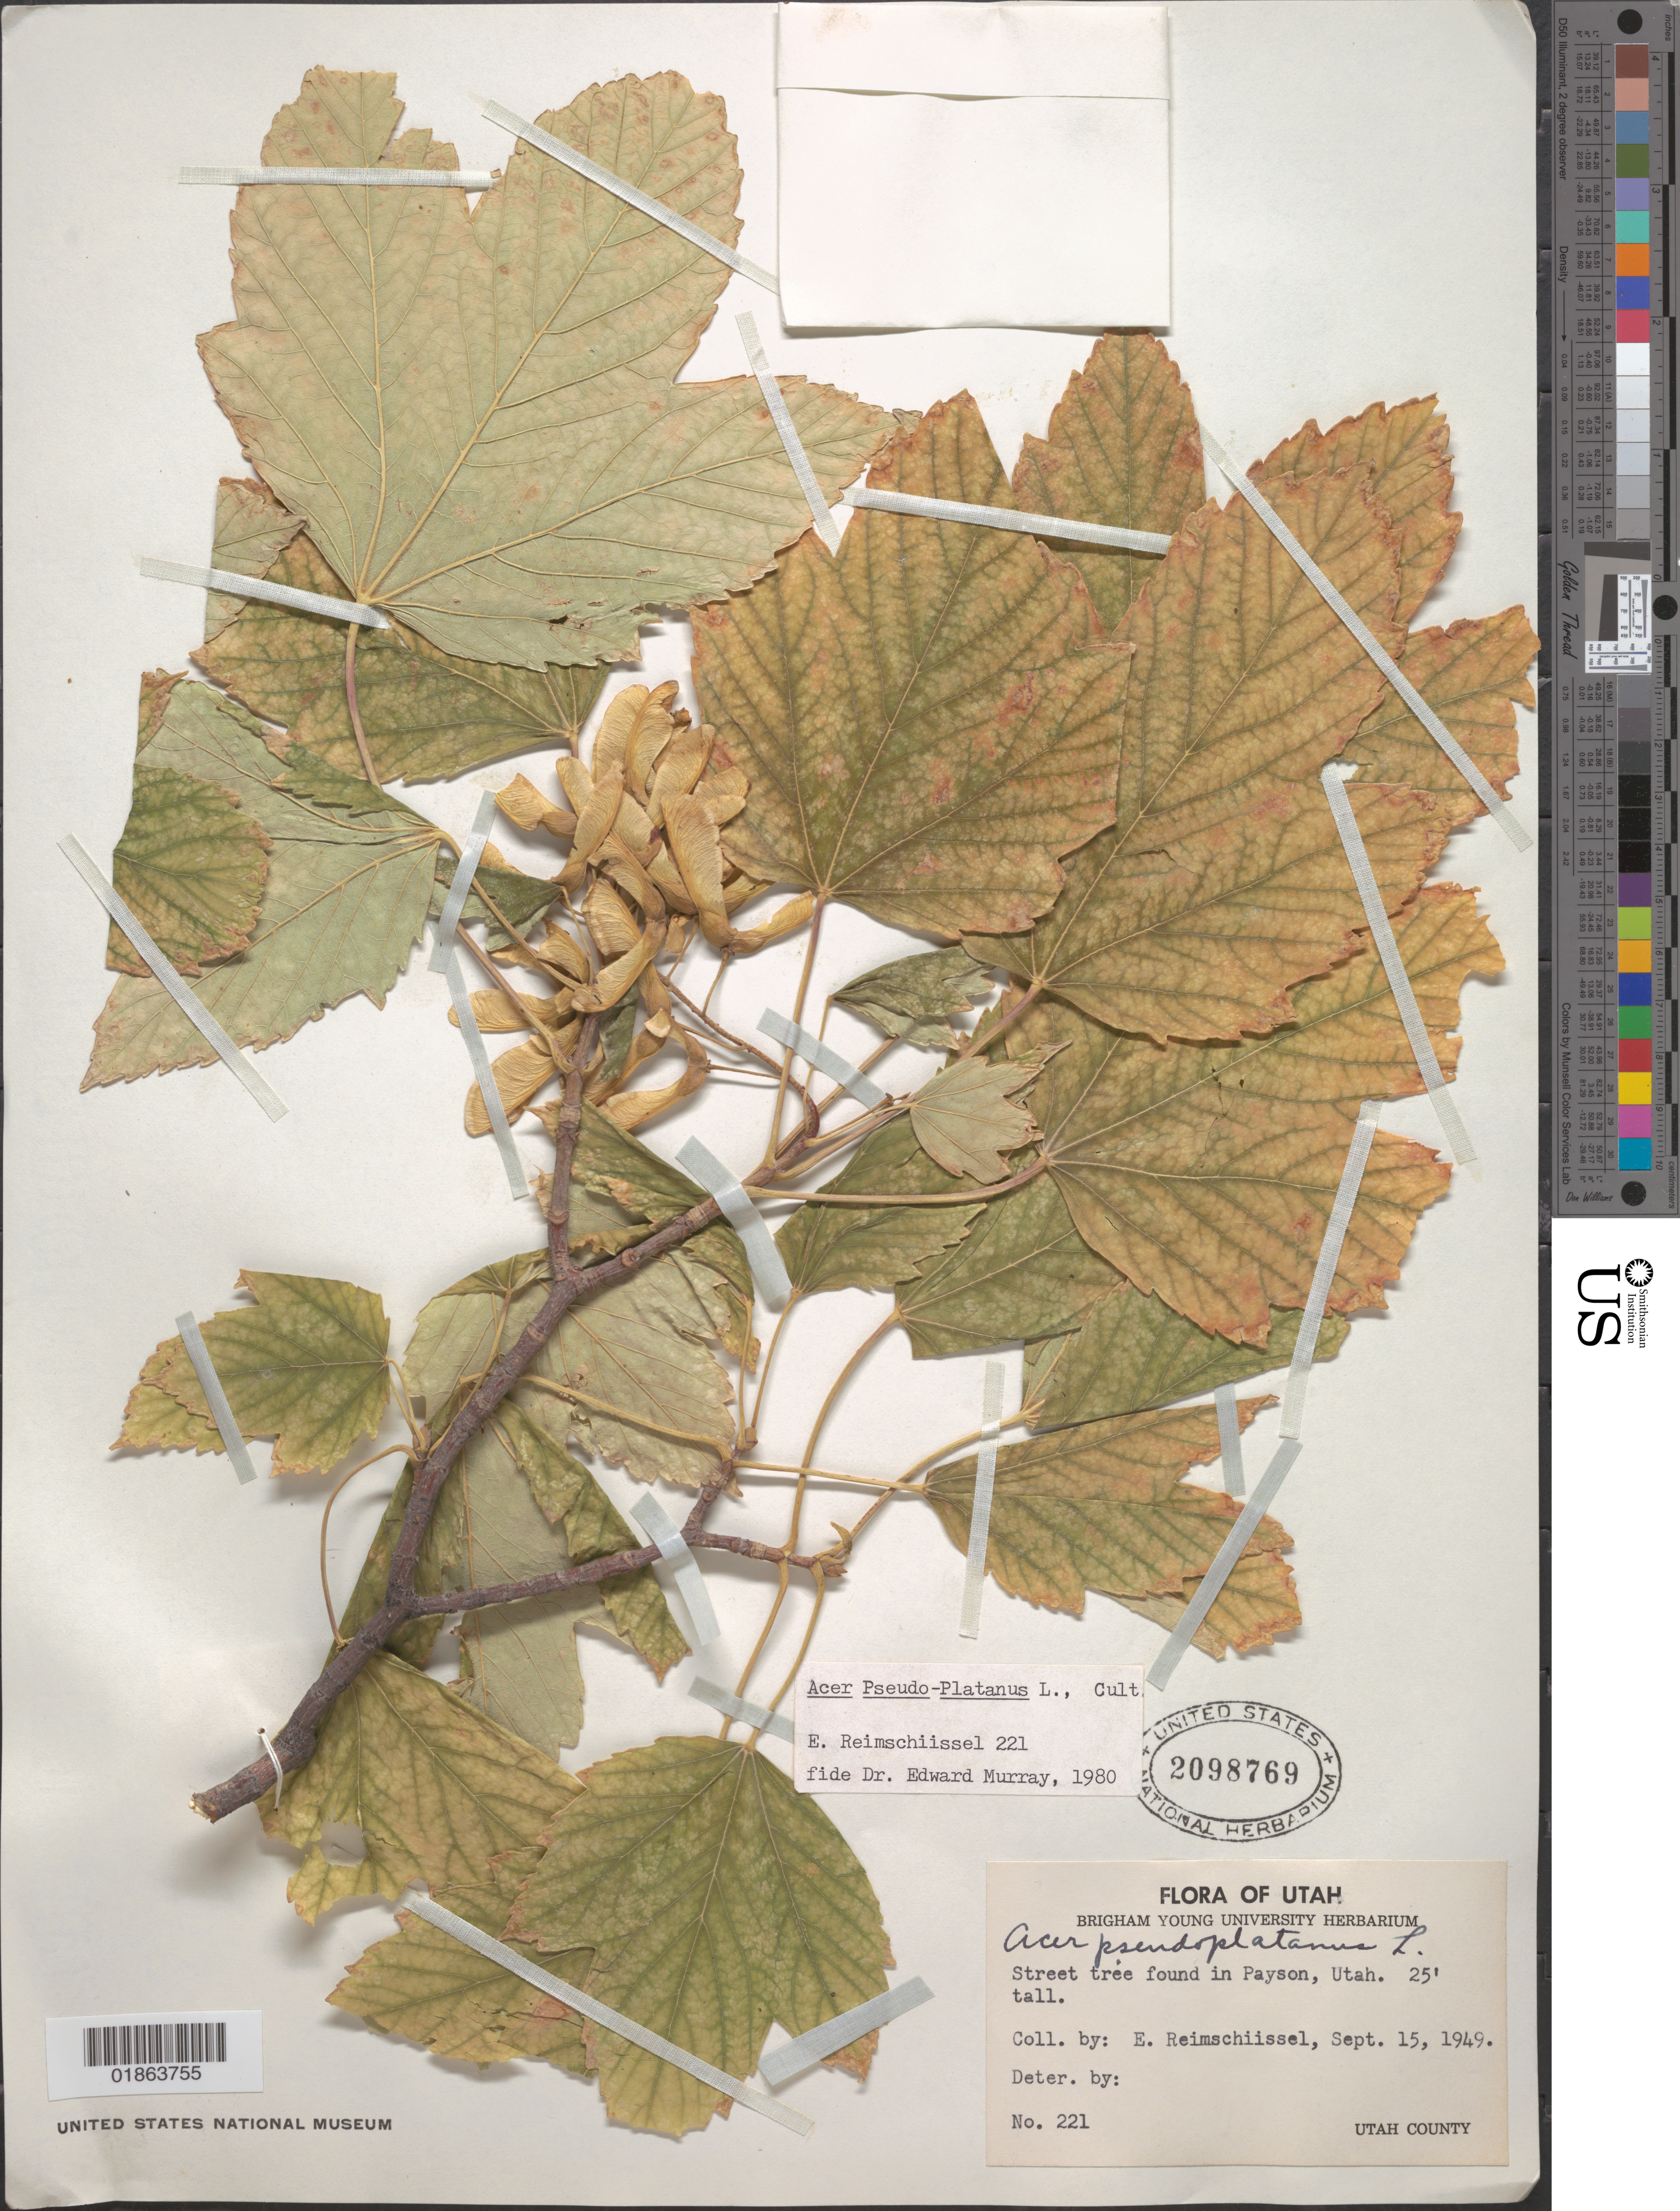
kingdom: Plantae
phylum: Tracheophyta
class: Magnoliopsida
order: Sapindales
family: Sapindaceae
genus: Acer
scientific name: Acer pseudoplatanus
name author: L.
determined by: Murray, Edward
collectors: E. Reimschiissel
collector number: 221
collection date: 1949-09-15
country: United States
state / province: Utah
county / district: Utah County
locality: Payson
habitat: Cultivated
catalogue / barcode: US 2098769